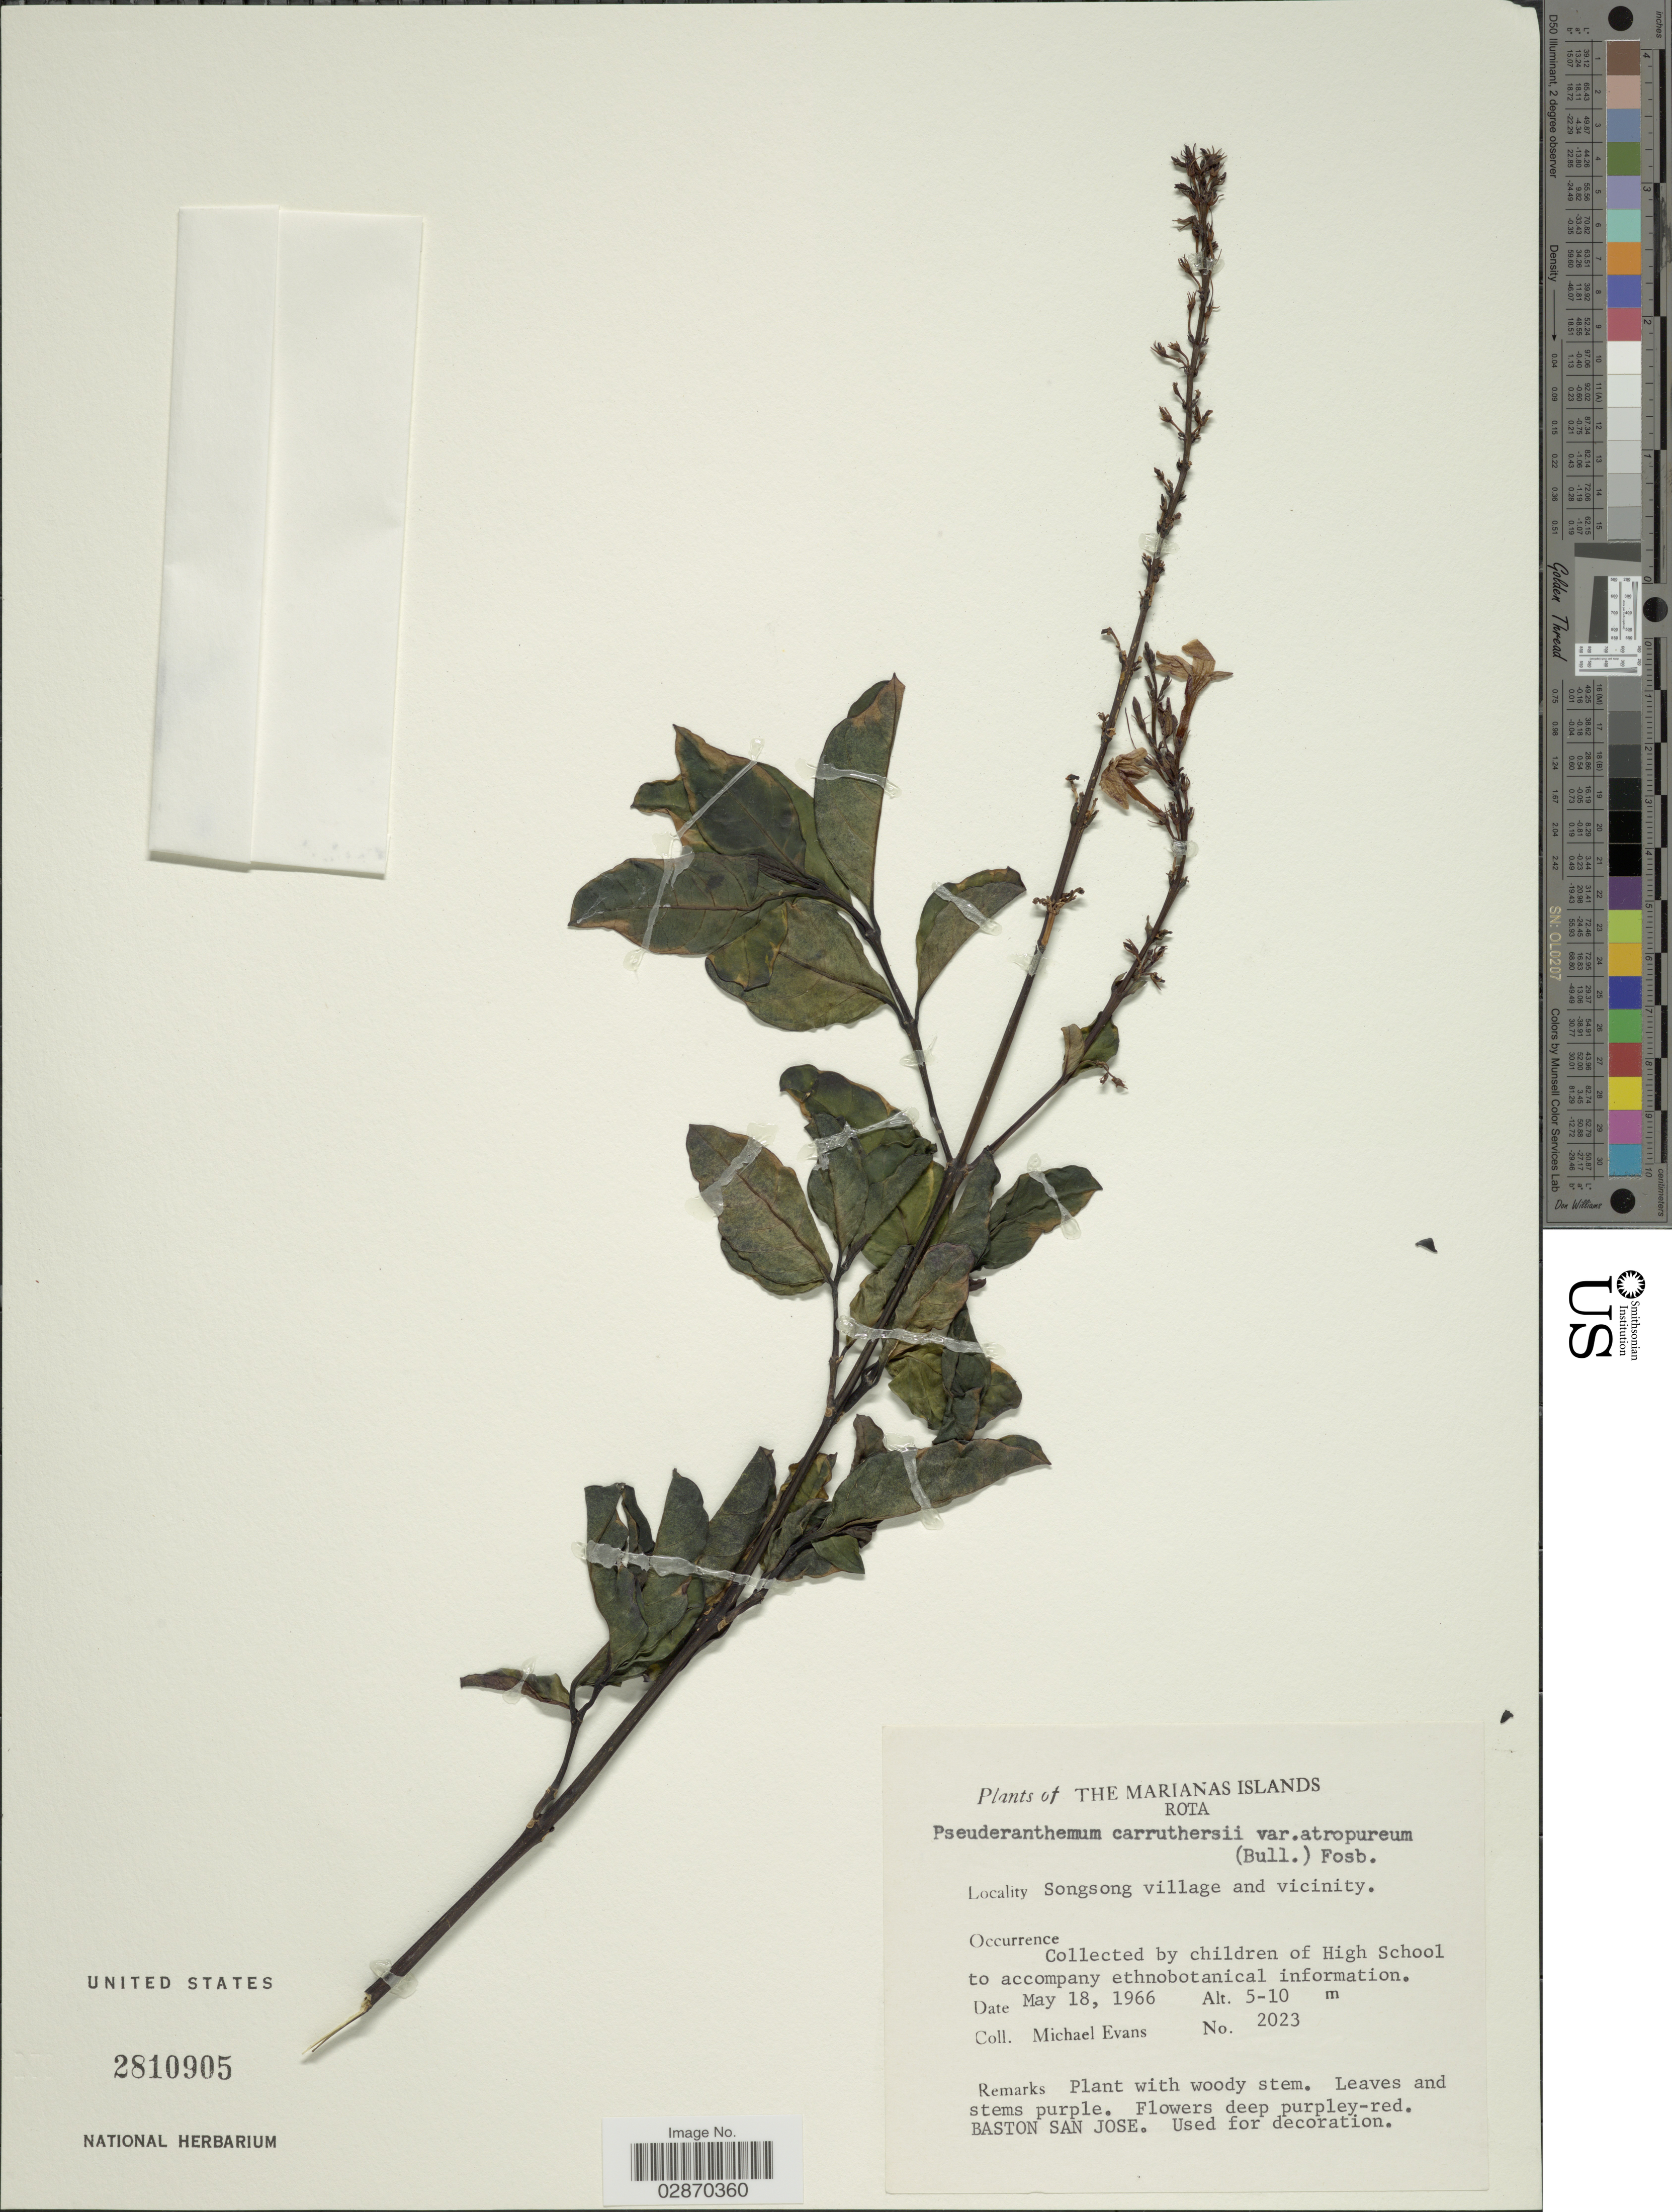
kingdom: Plantae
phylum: Tracheophyta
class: Magnoliopsida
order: Lamiales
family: Acanthaceae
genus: Pseuderanthemum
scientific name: Pseuderanthemum carruthersii var. atropurpureum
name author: (W. Bull) Fosberg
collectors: M. Evans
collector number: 2023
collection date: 1966-05-18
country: Northern Mariana Islands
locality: Marianas Islands. Rota. Songsong village and vicinity.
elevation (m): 5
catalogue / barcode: US 2810905